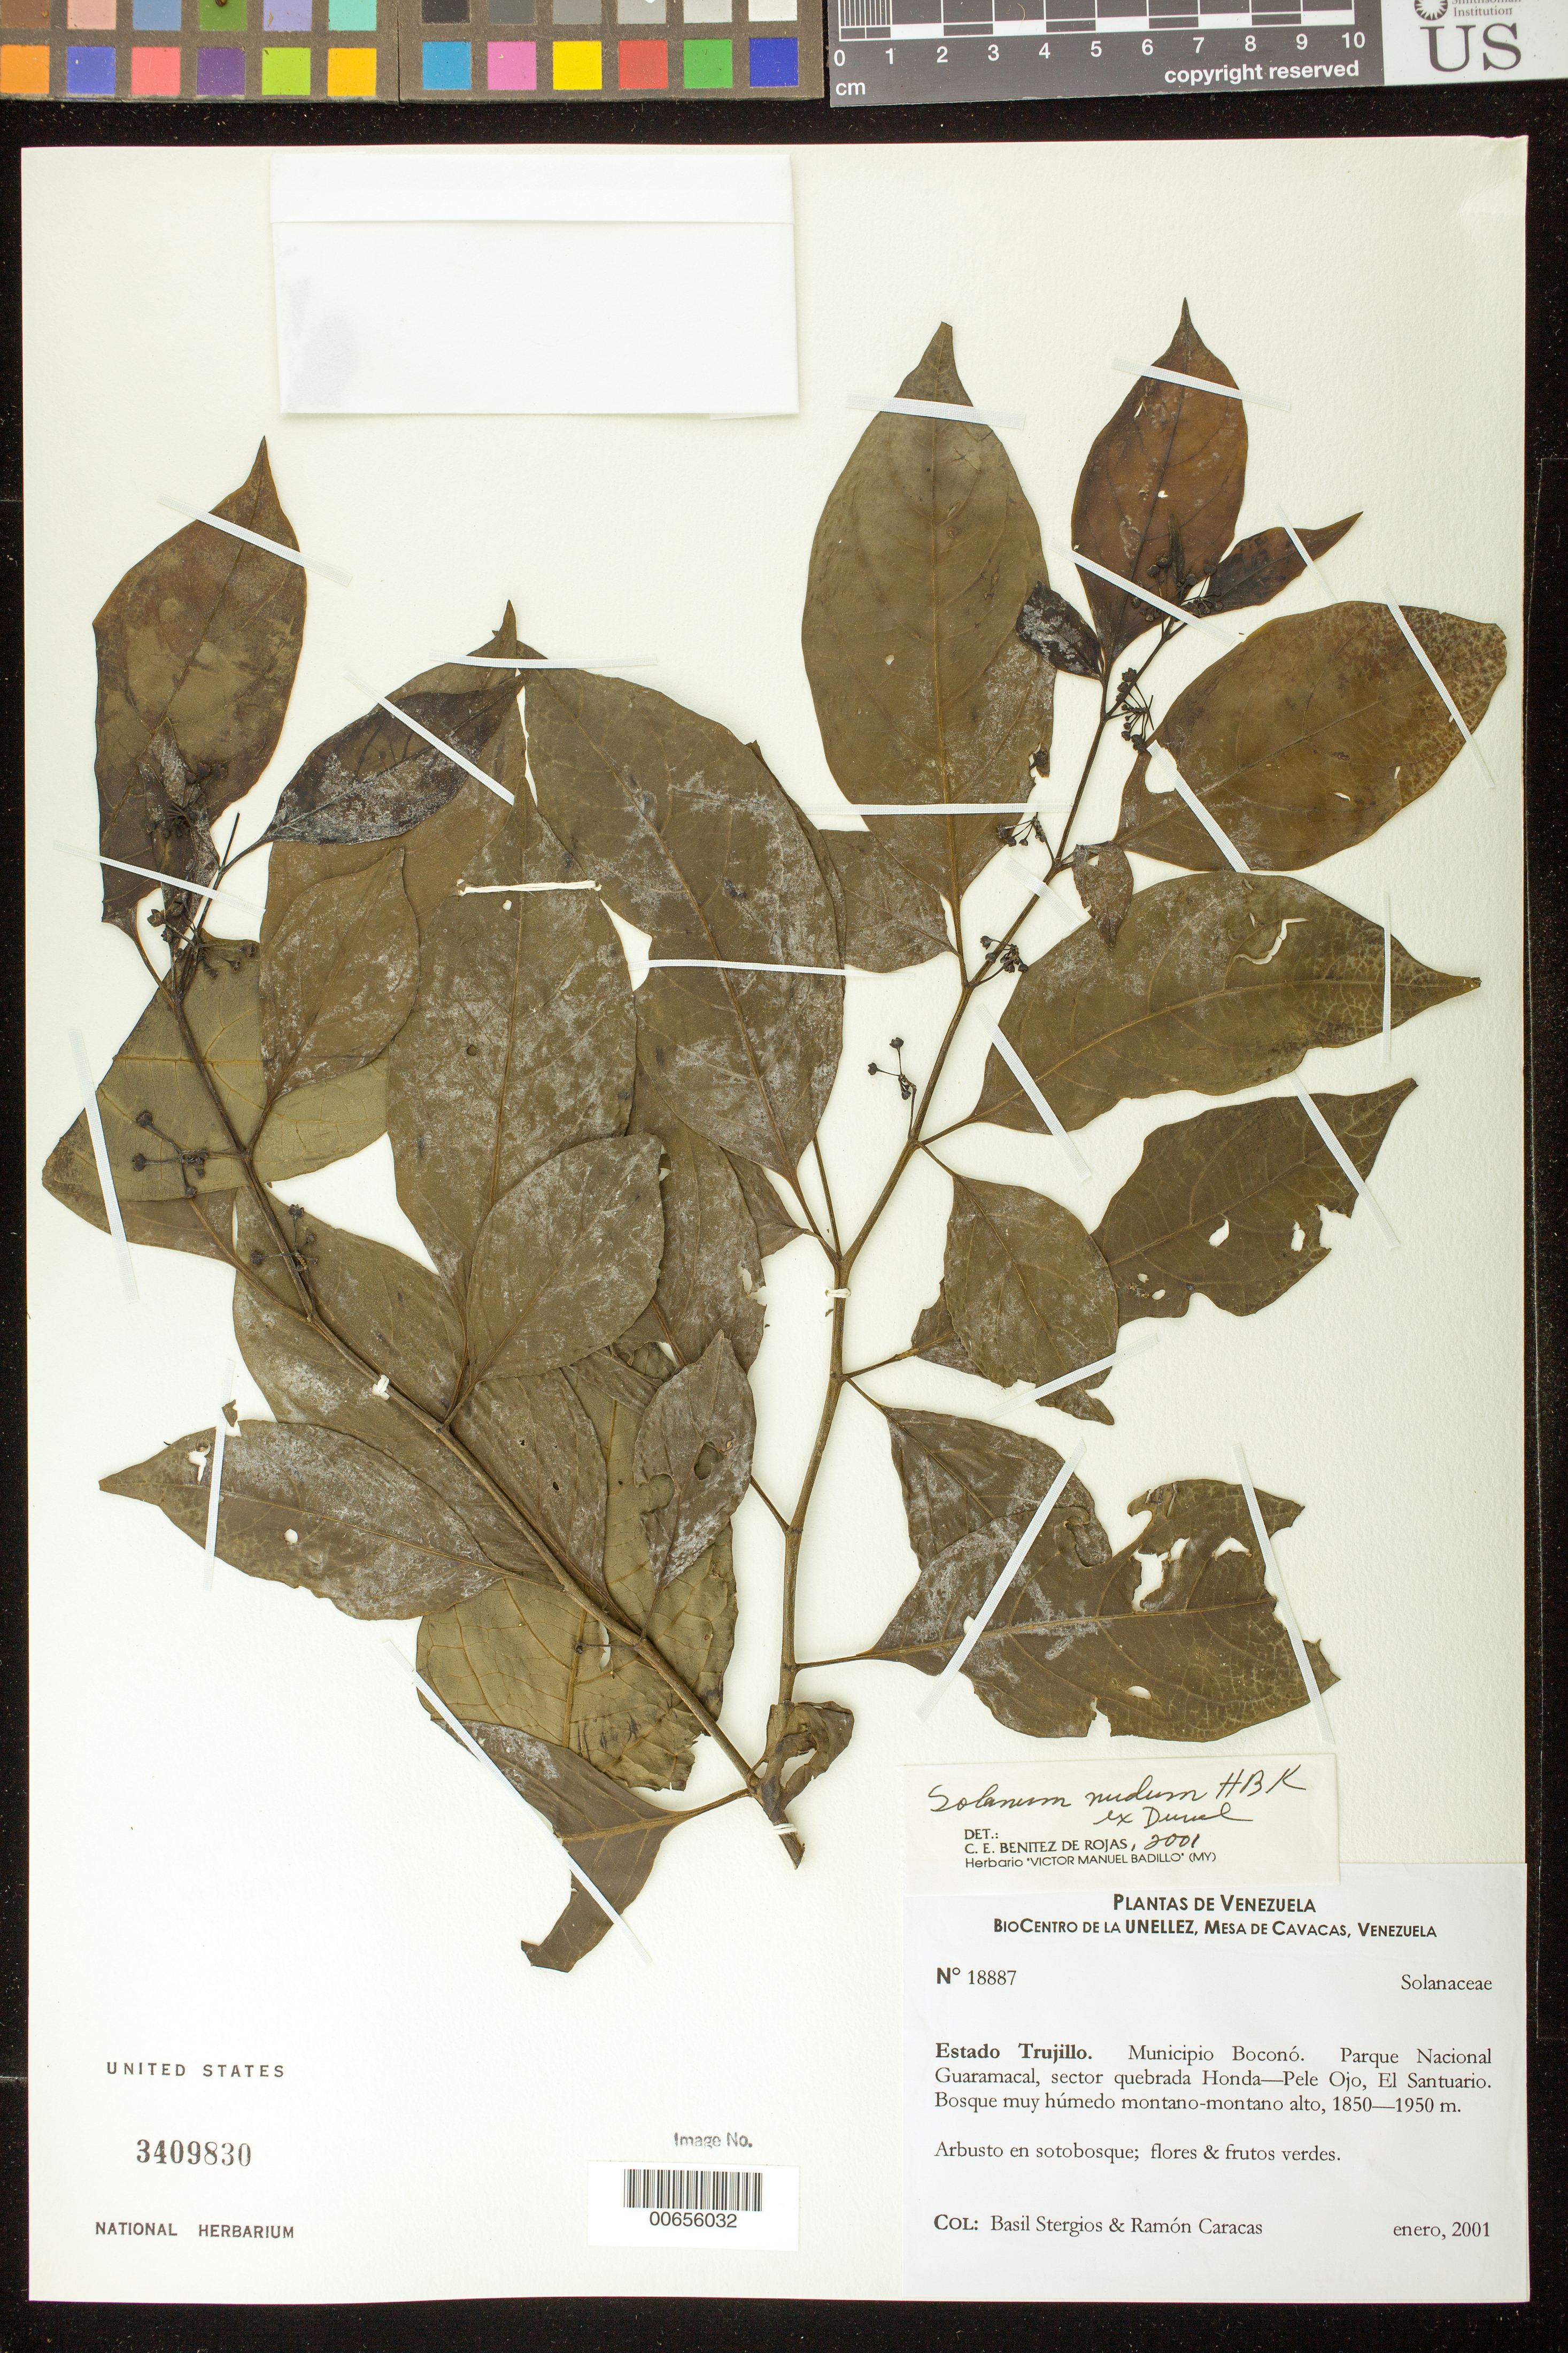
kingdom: Plantae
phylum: Tracheophyta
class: Magnoliopsida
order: Solanales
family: Solanaceae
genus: Solanum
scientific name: Solanum nudum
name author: Dunal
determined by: Benítez, C. E.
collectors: B. G. Stergios & R. Caracas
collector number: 18887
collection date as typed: Jan 2001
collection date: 2001-01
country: Venezuela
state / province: Trujillo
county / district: Boconó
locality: Parque Nacional Guaramacal, sector quebrada Honda-Pele Ojo, El Santuario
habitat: Bosque muy húmedo montano-montano alto.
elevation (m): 1850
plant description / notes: CTES, MY, NY, PORT, US, VEN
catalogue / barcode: US 3409830